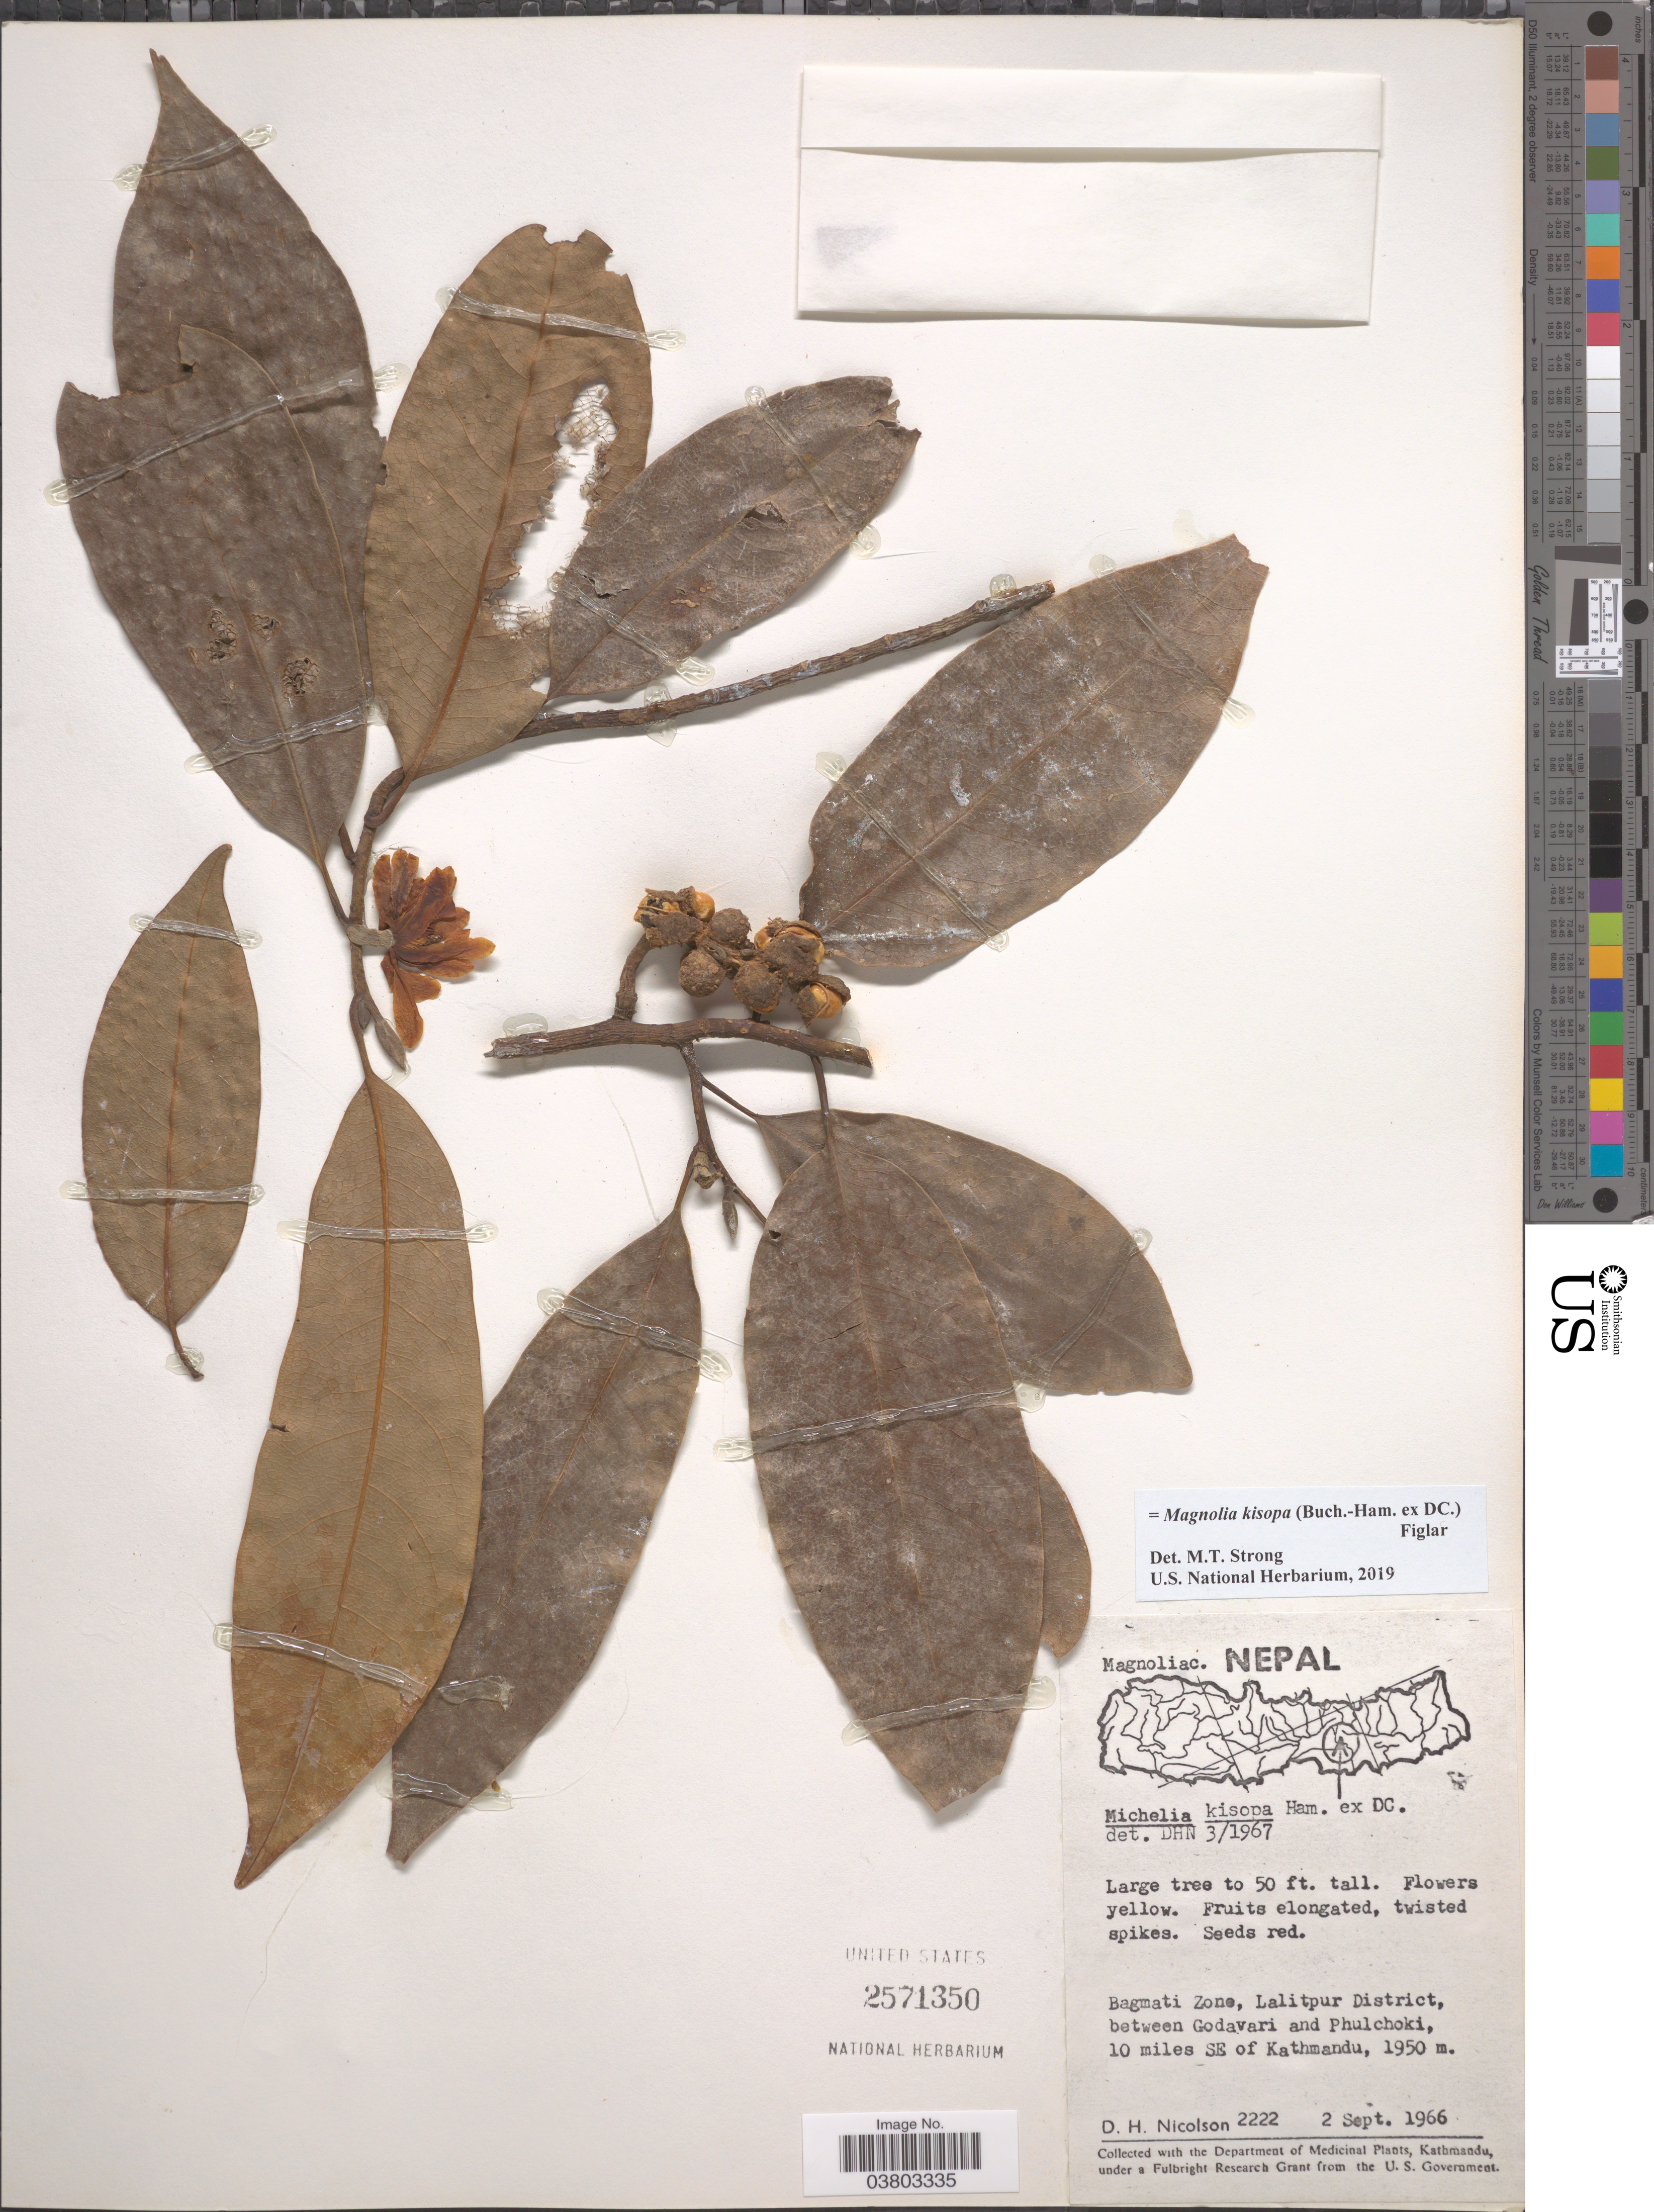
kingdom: Plantae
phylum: Tracheophyta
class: Magnoliopsida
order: Magnoliales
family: Magnoliaceae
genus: Magnolia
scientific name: Magnolia kisopa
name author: (Buch.-Ham. ex DC.) Figlar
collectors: D. H. Nicolson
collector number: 2222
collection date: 1966-09-02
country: Nepal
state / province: Bagmati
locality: Bagmati Zone, Lalitpur District, between Godavari and Phulchoki 10 miles SE of Kathmandu.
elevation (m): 1950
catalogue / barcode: US 2571350